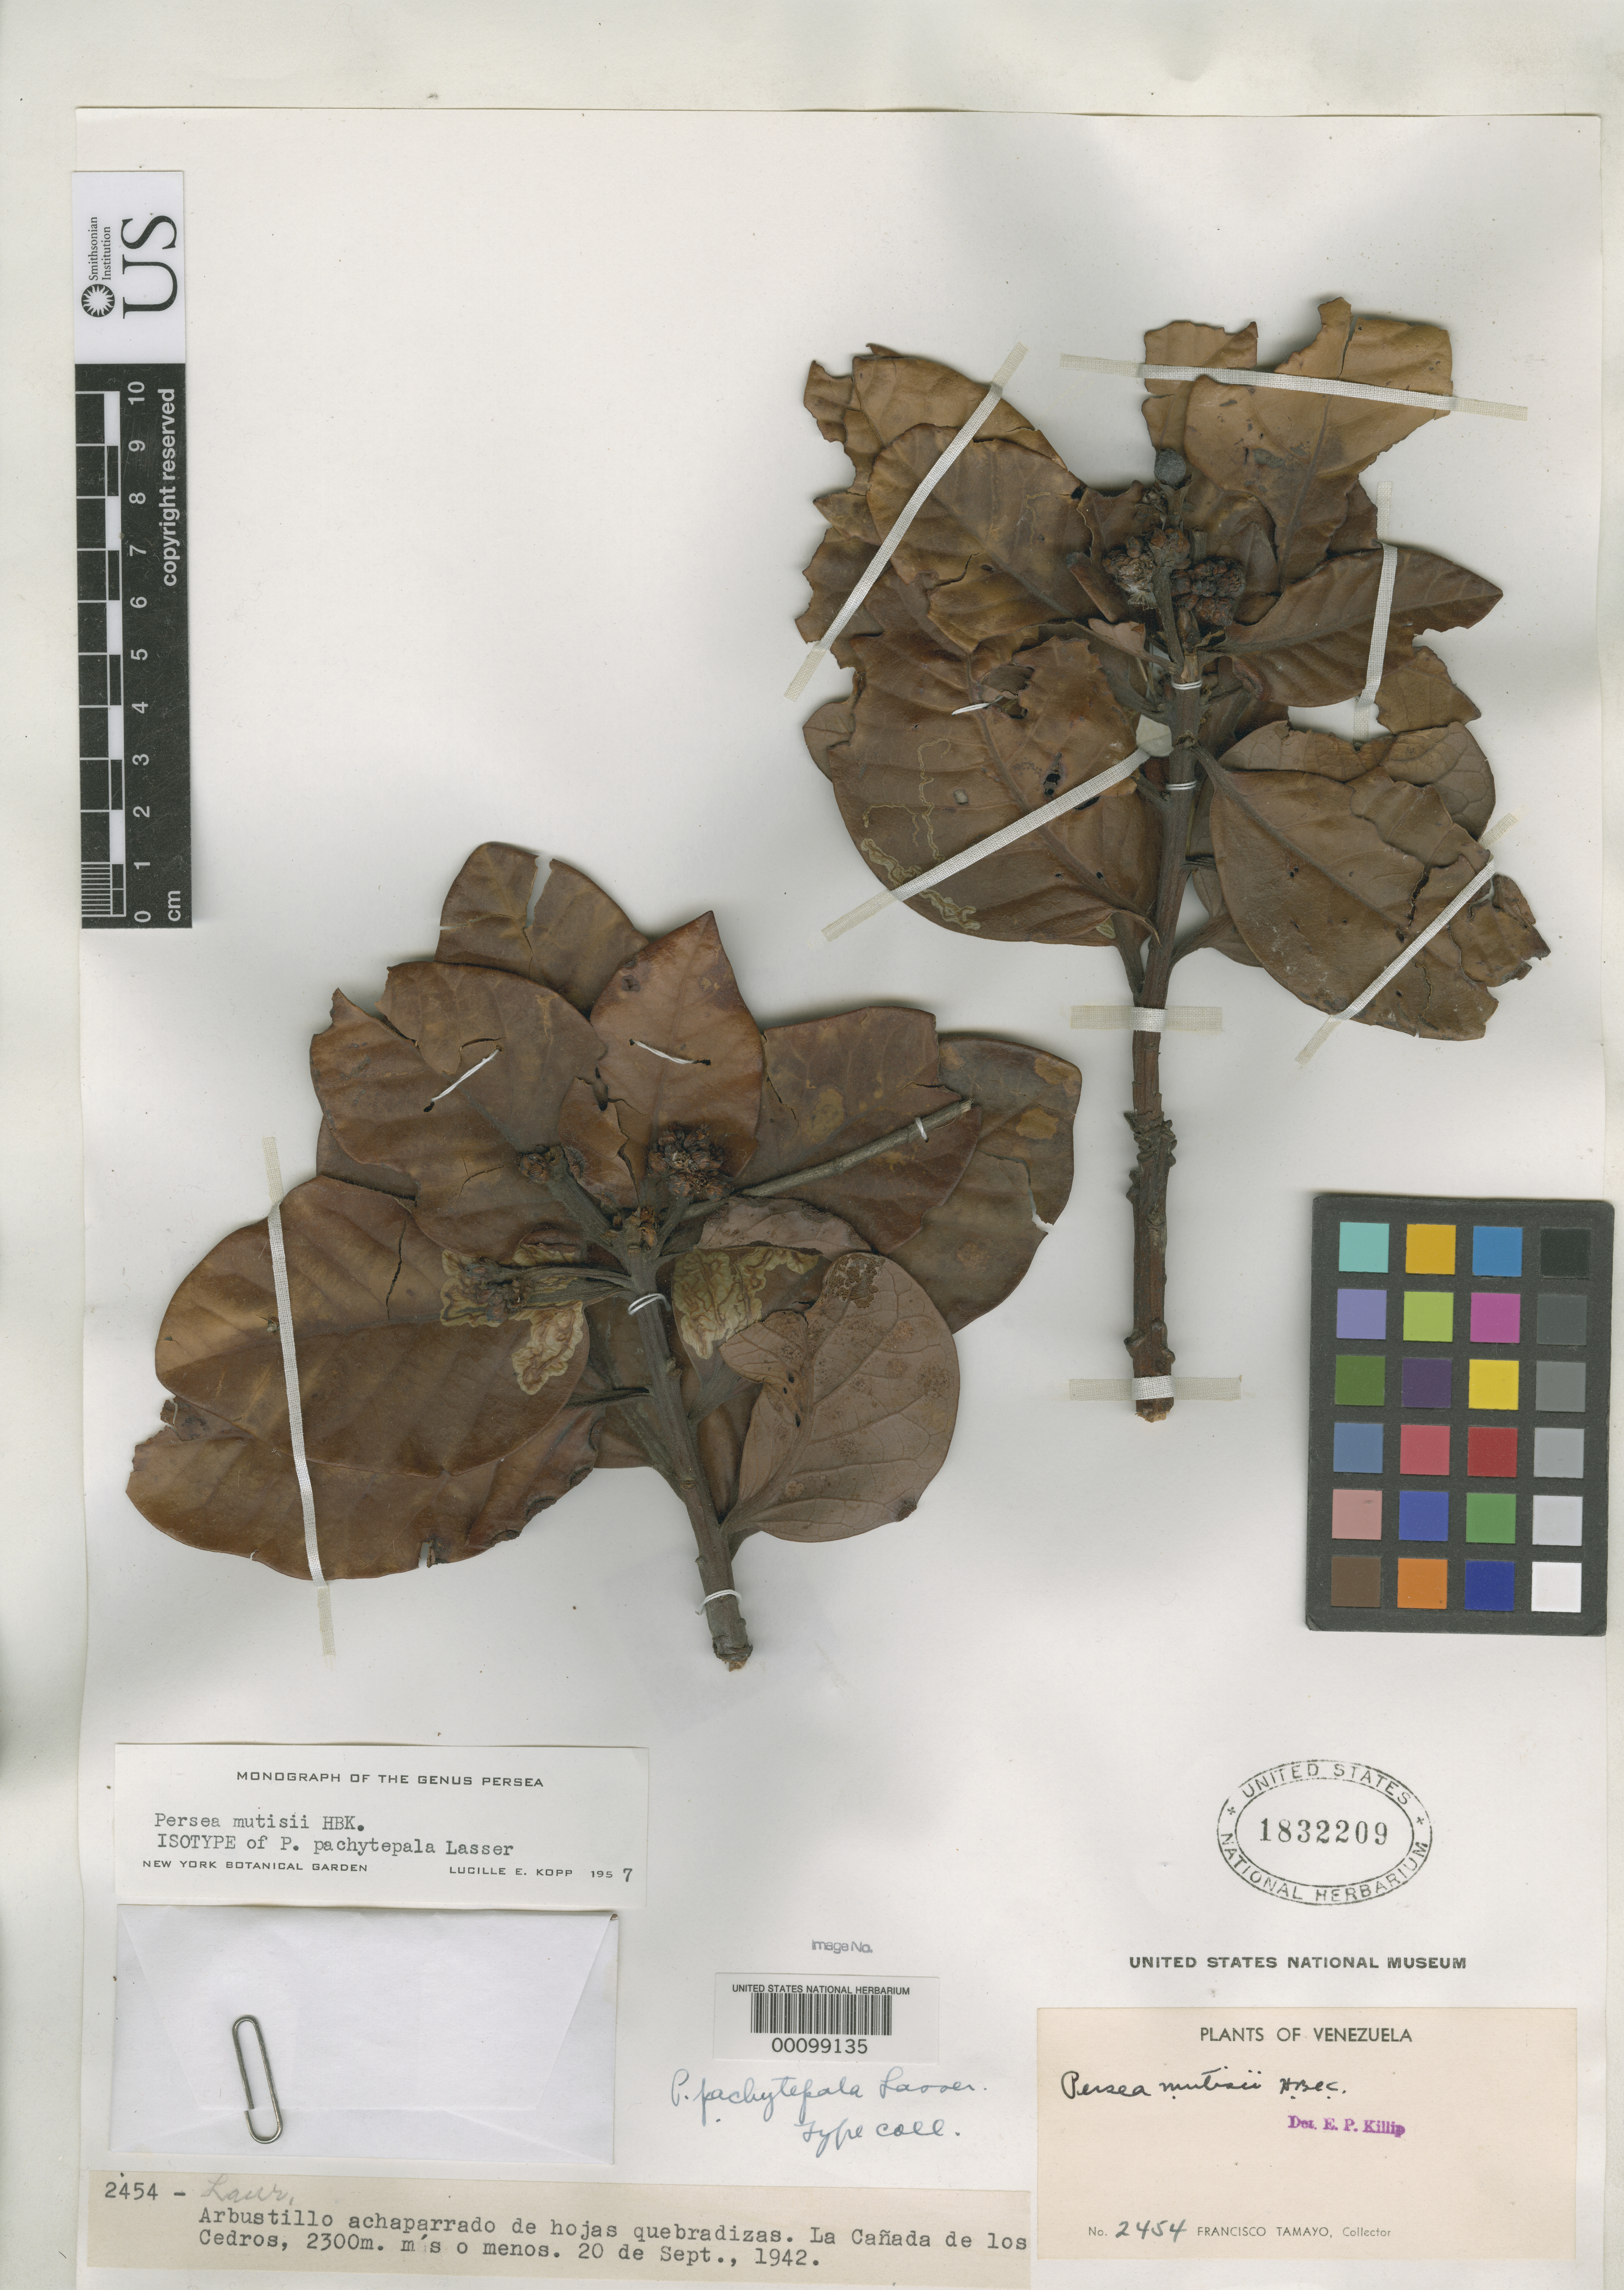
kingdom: Plantae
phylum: Tracheophyta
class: Magnoliopsida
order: Laurales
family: Lauraceae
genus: Persea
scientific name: Persea pachytepala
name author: Lasser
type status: Isotype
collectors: F. Tamayo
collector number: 2454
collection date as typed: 20 Sep 1942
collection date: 1942-09-20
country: Venezuela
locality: La Canada de Los Cedros.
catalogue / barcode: US 1832209